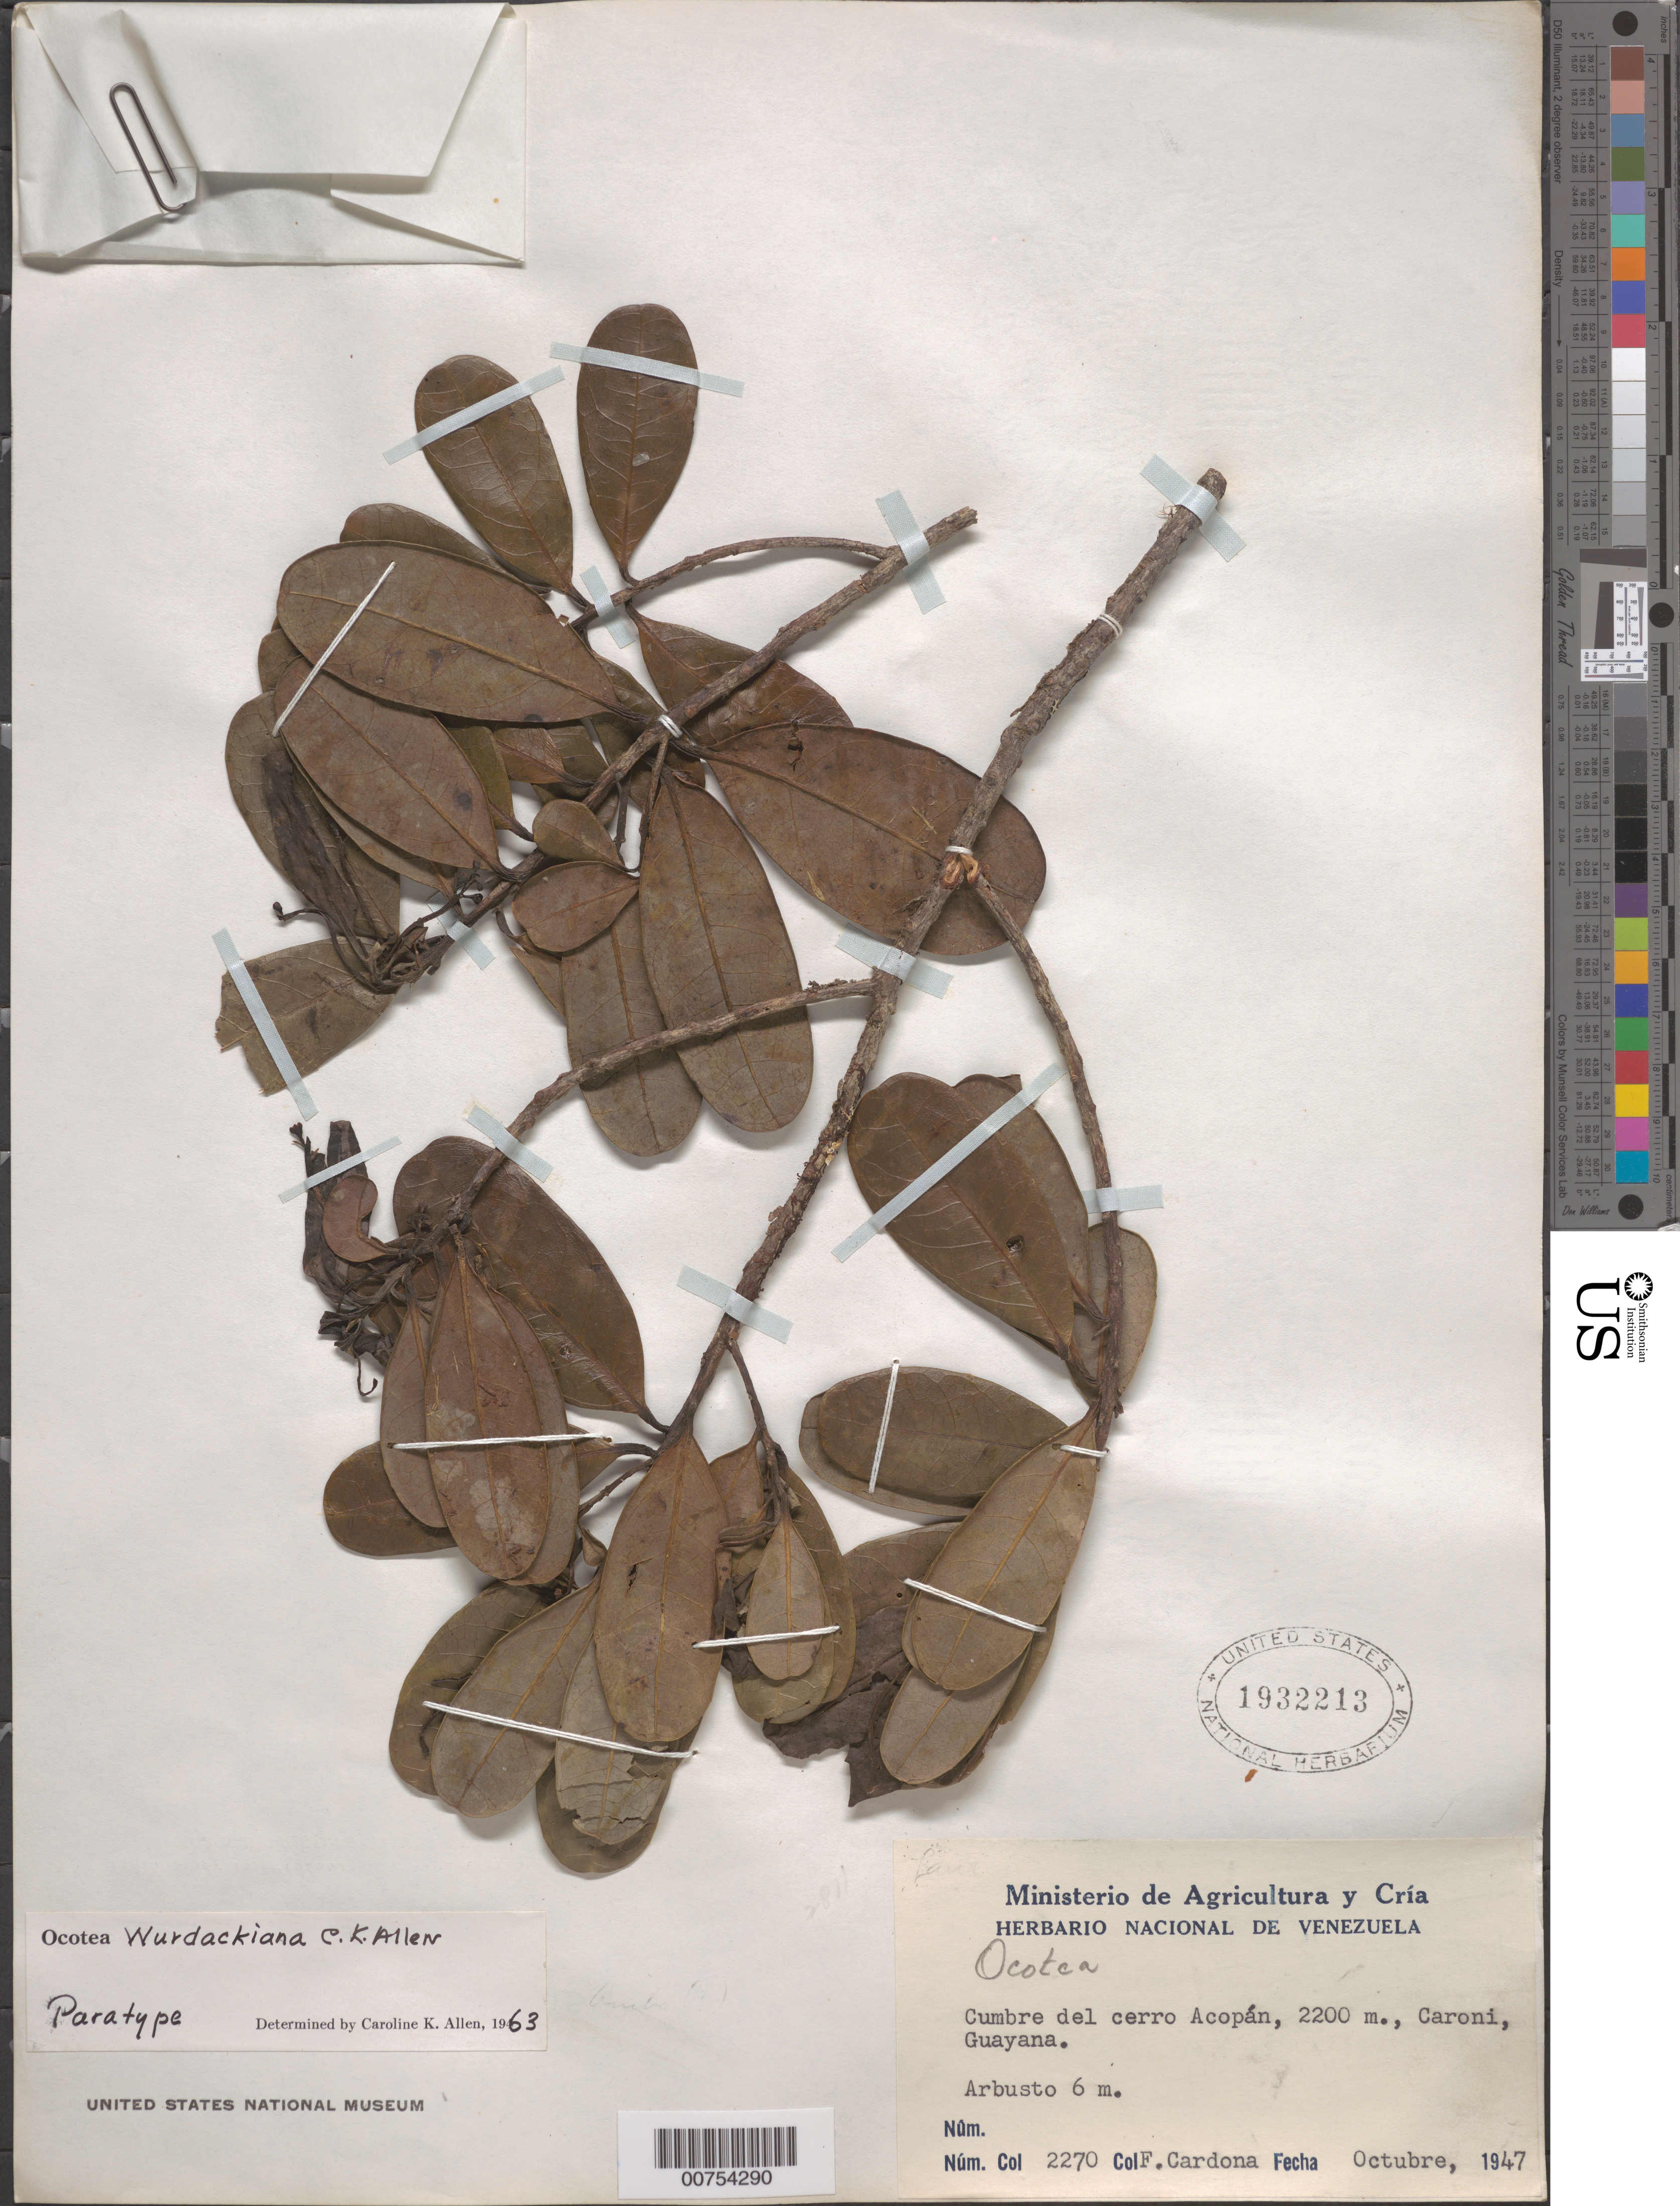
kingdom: Plantae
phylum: Tracheophyta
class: Magnoliopsida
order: Laurales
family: Lauraceae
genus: Ocotea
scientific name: Ocotea wurdackiana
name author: C.K. Allen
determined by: Allen, C. K.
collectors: F. Cardona Puig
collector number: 2270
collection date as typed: Oct-47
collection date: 1947-10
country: Venezuela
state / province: Bolívar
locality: Cerro Acopán, Río Caroní, Guayana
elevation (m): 2200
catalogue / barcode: US 1932213